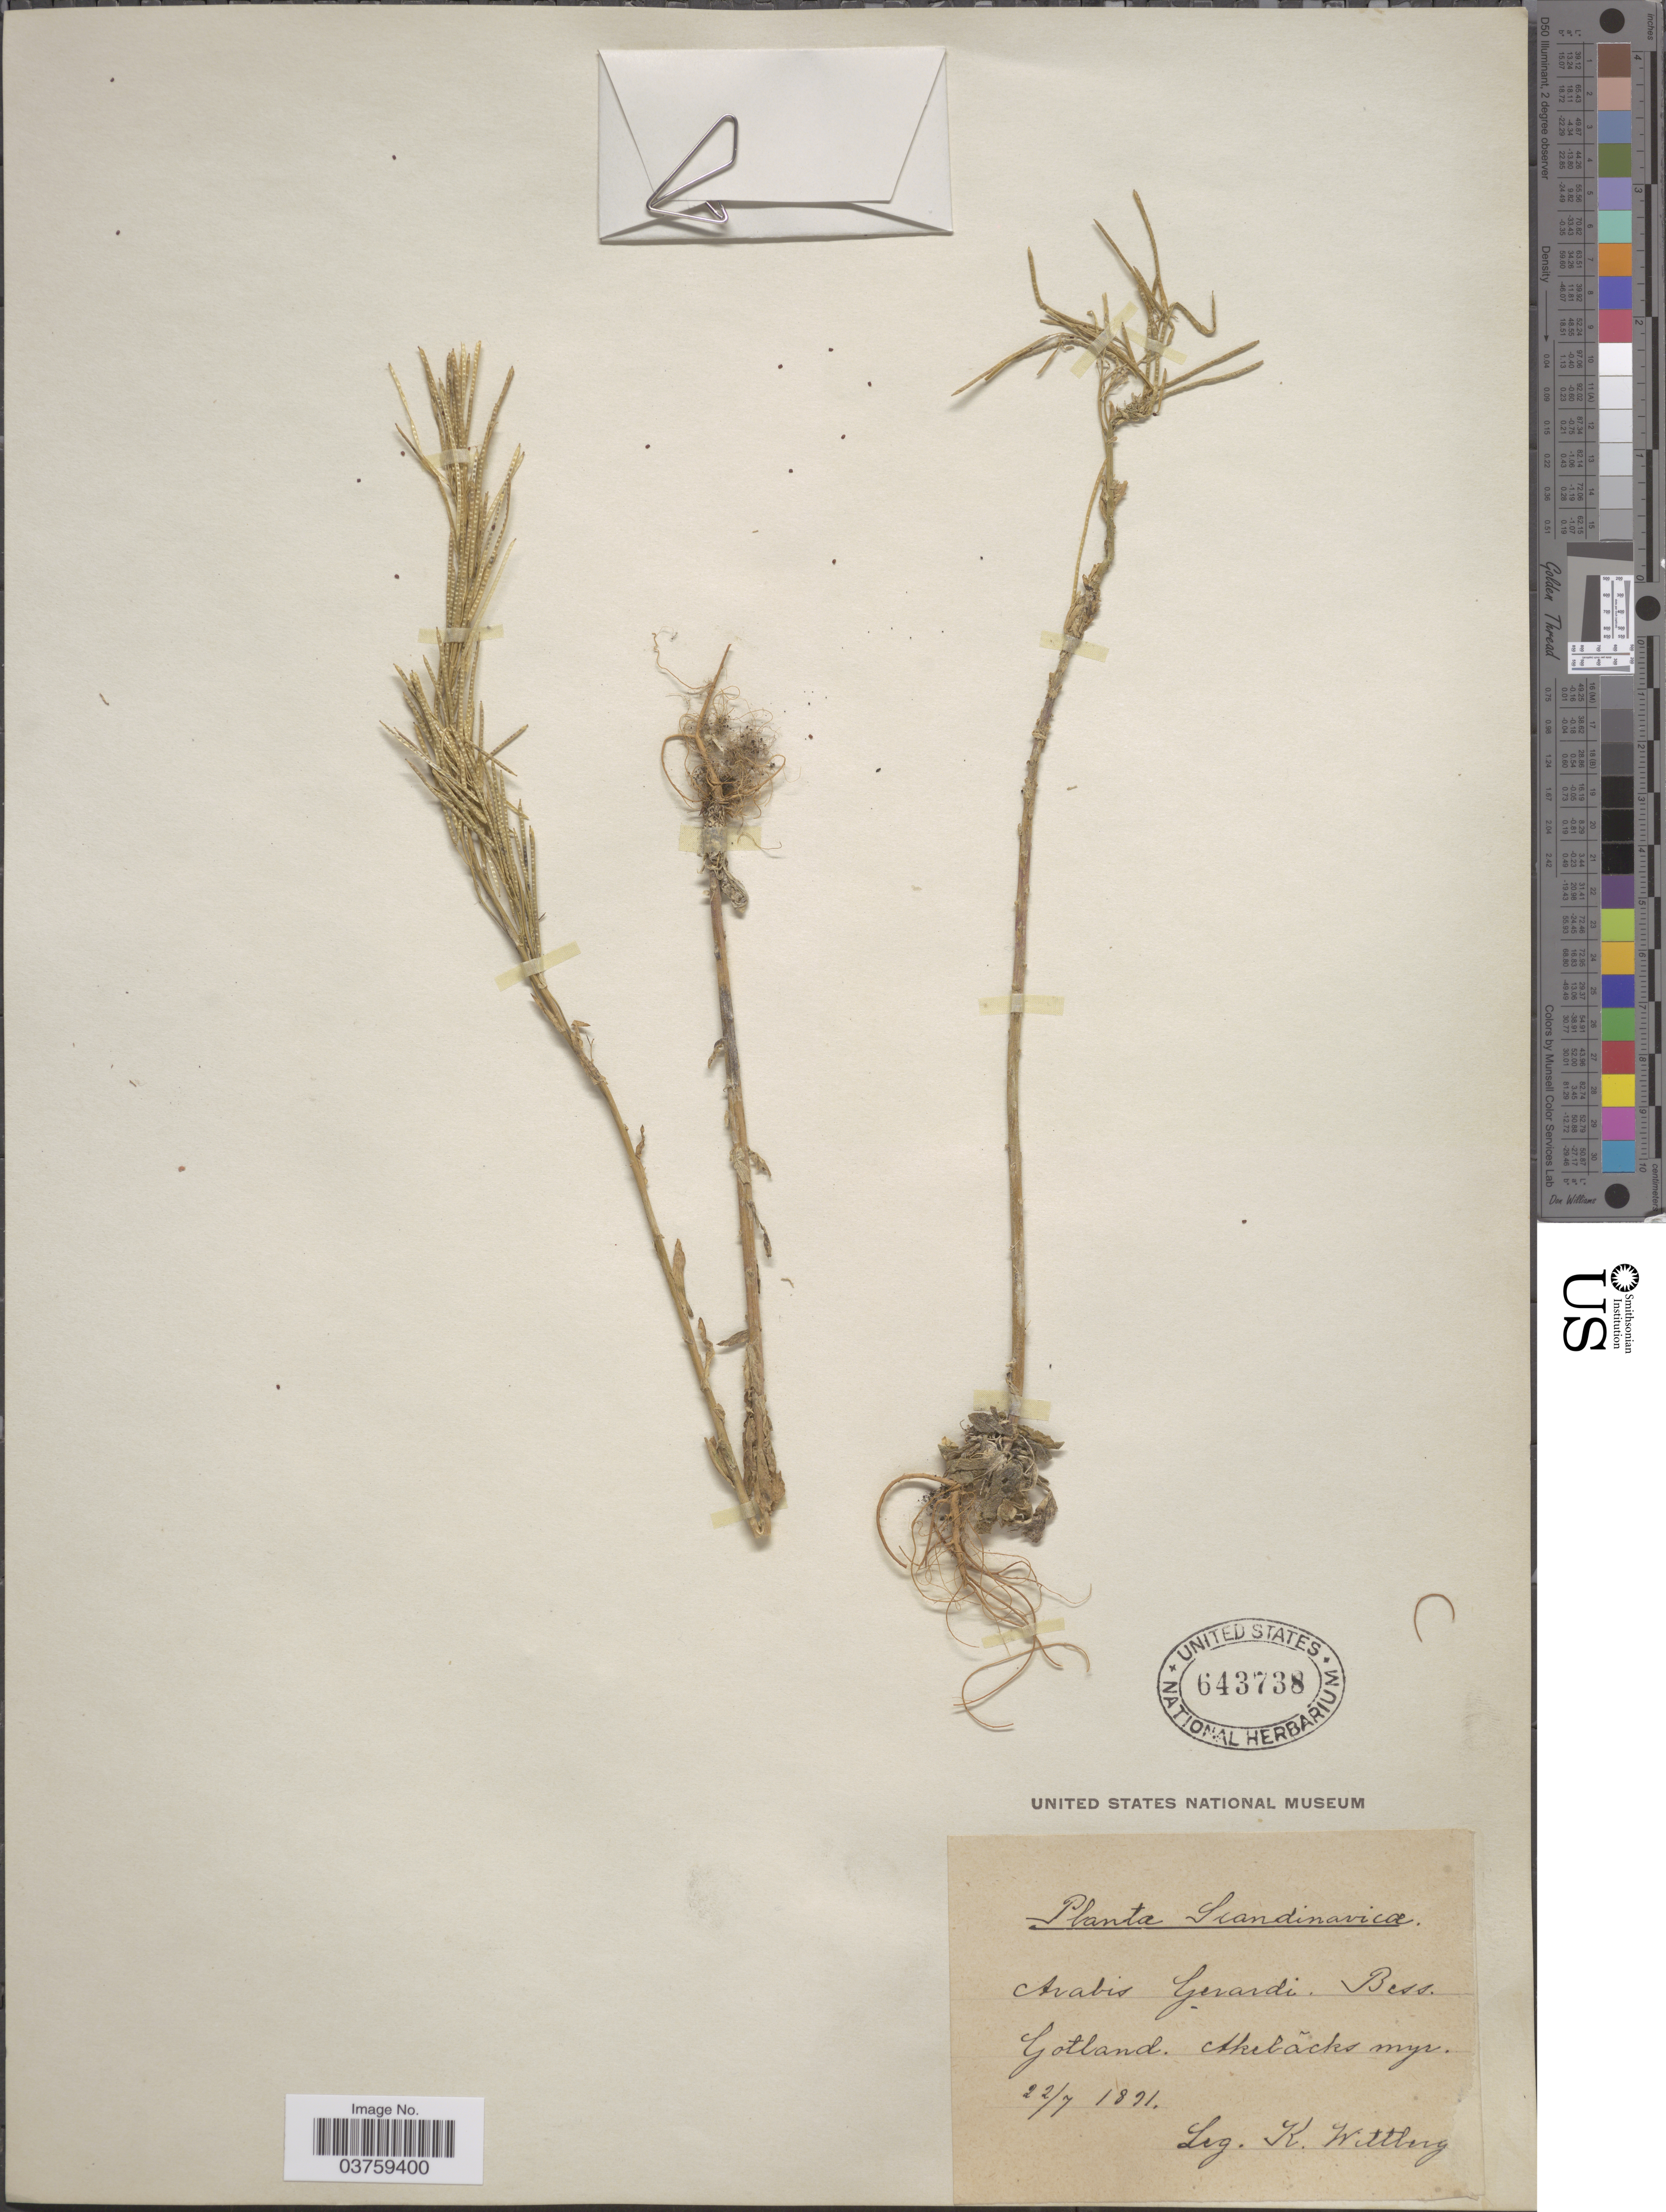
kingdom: Plantae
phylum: Tracheophyta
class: Magnoliopsida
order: Brassicales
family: Brassicaceae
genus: Arabis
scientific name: Arabis gerardii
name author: Besser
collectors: K. Wittberg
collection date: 1891-07-22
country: Sweden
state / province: Gotland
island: Gotland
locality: Scandinavicœ. Gotland. Akelácks myr.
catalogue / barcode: US 643738